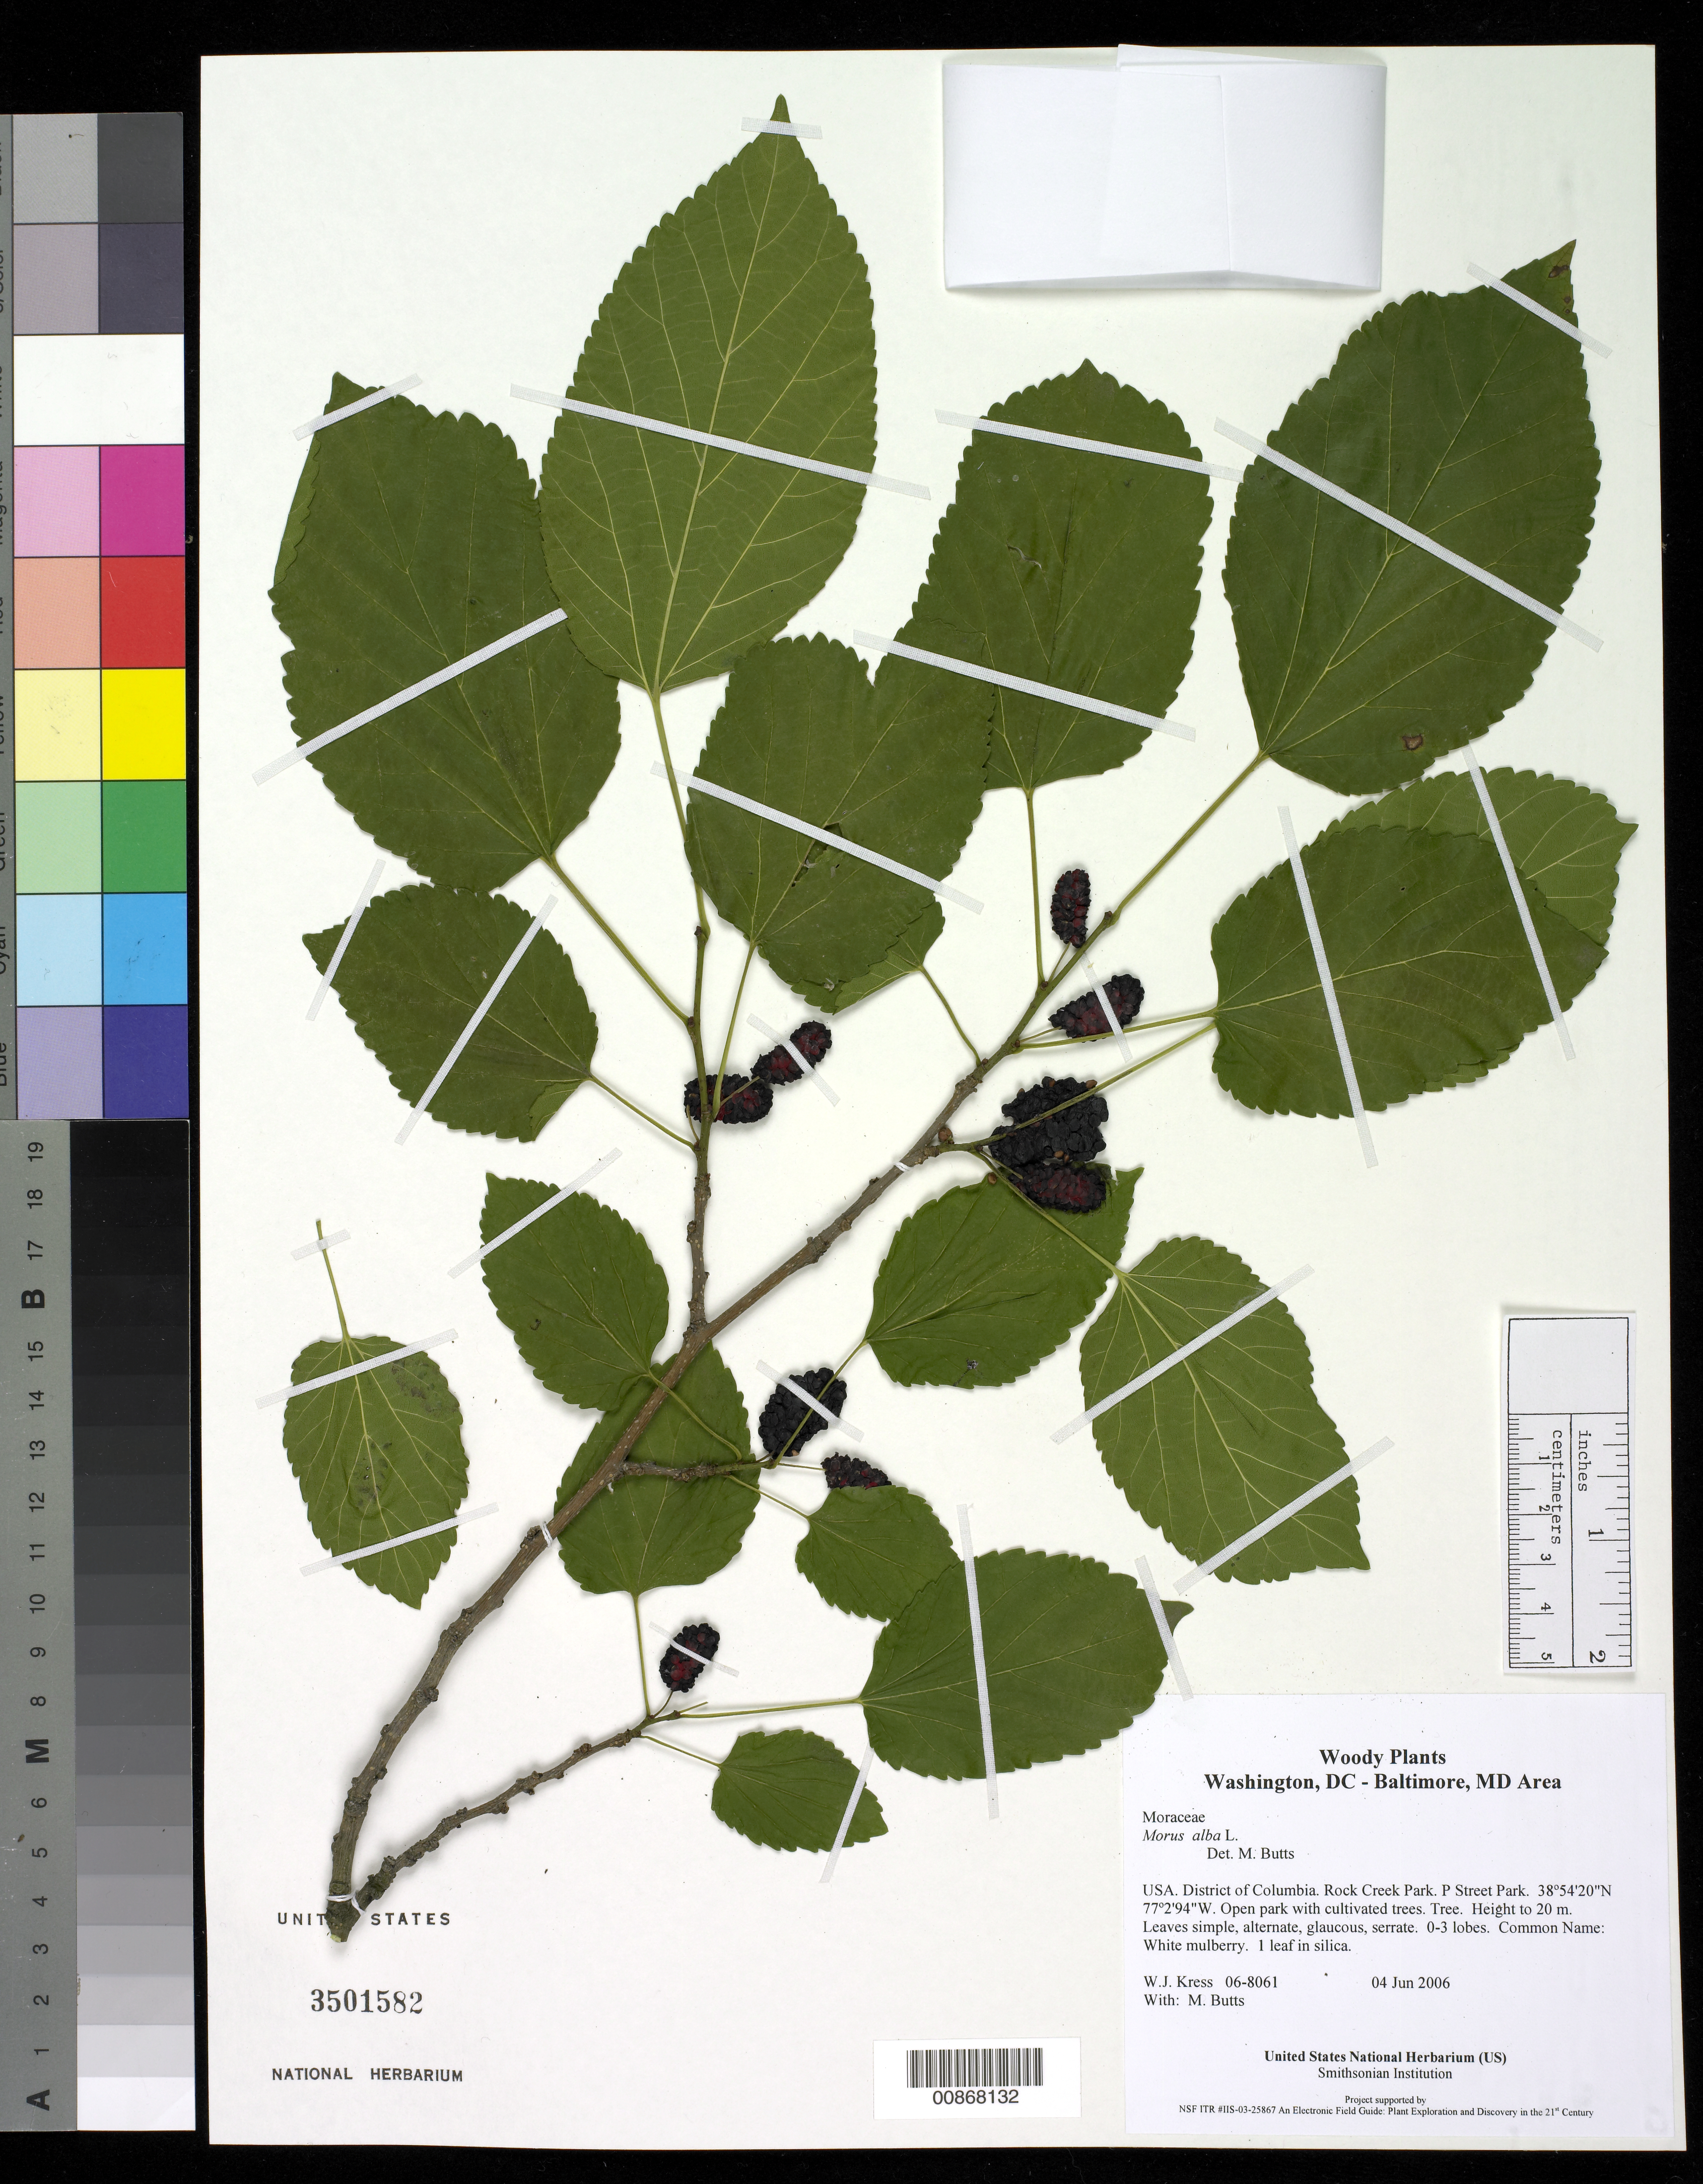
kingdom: Plantae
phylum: Tracheophyta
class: Magnoliopsida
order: Rosales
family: Moraceae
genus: Morus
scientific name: Morus alba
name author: L.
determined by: Butts, M. B.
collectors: W. J. Kress & M. B. Butts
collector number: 06-8061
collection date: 2006-06-04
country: United States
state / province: District of Columbia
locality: P Street Park, Rock Creek Park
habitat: Open park with cultivated trees.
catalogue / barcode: US 3501582